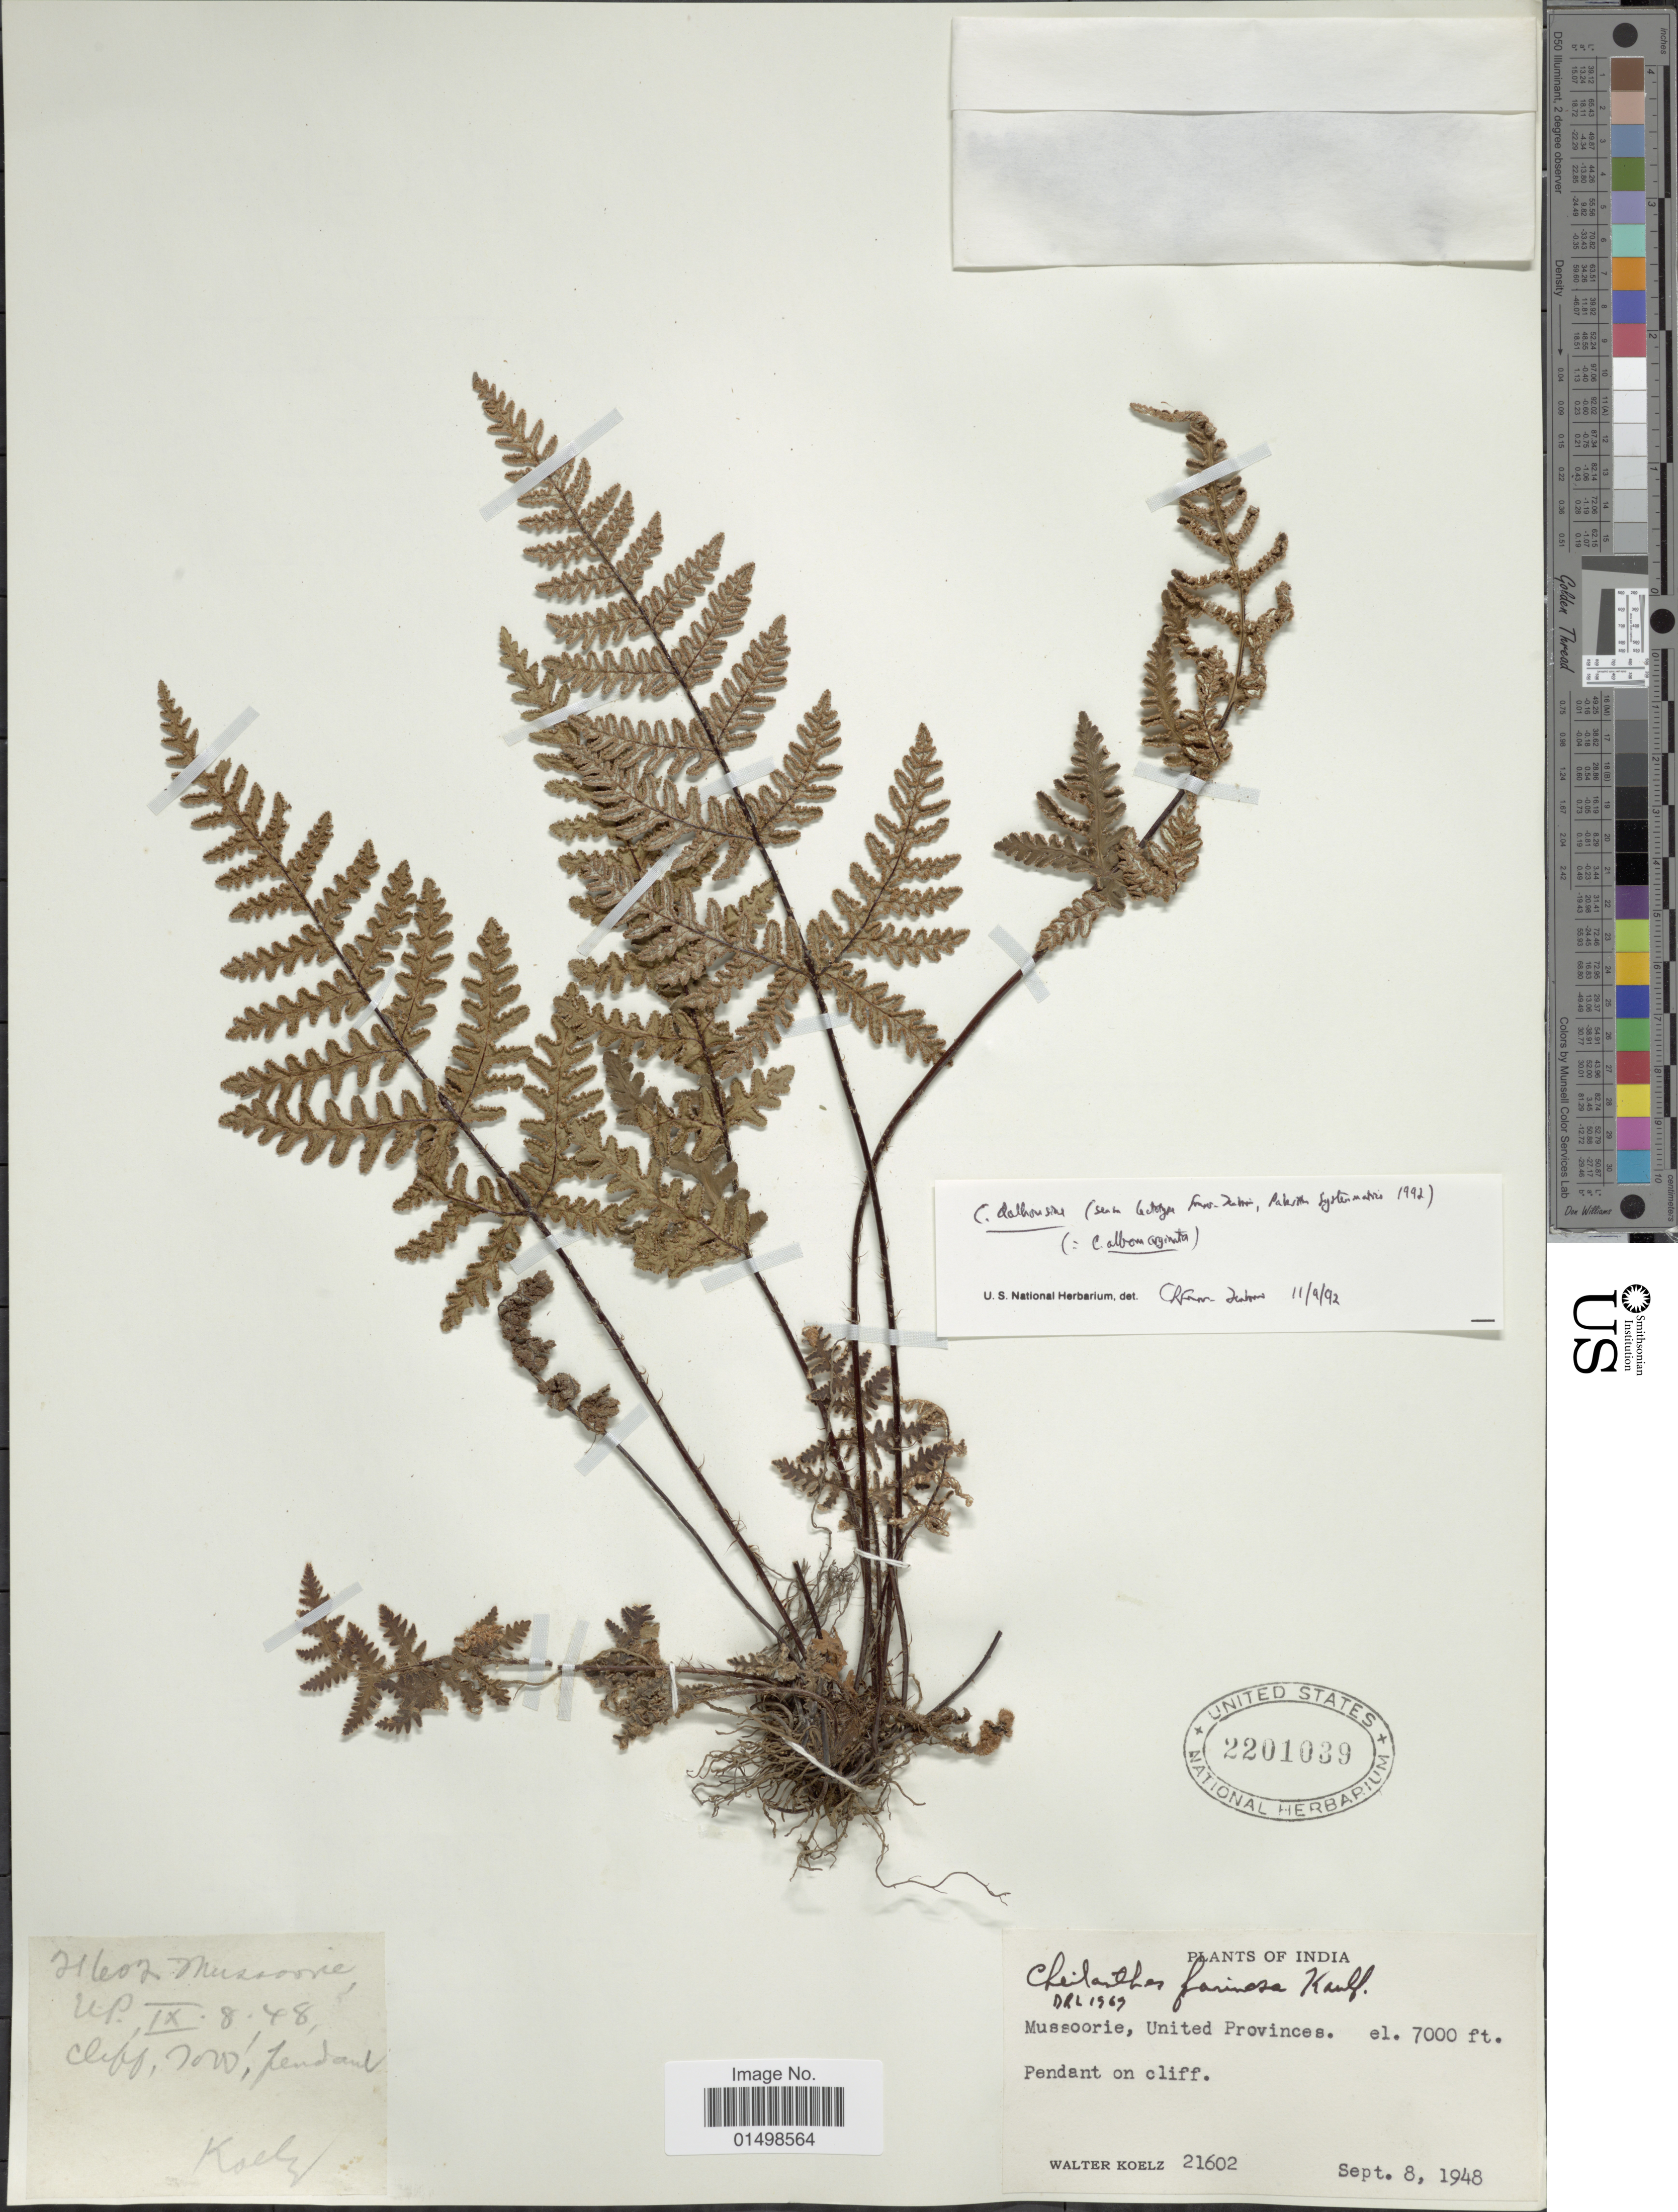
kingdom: Plantae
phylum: Tracheophyta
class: Polypodiopsida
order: Polypodiales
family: Pteridaceae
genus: Aleuritopteris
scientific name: Aleuritopteris farinosa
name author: (Forssk.) Fée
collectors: W. N. Koelz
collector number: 21602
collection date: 1948-09-08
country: India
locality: Plants of India, Mussoorie, United Provinces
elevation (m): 2134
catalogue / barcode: US 2201039